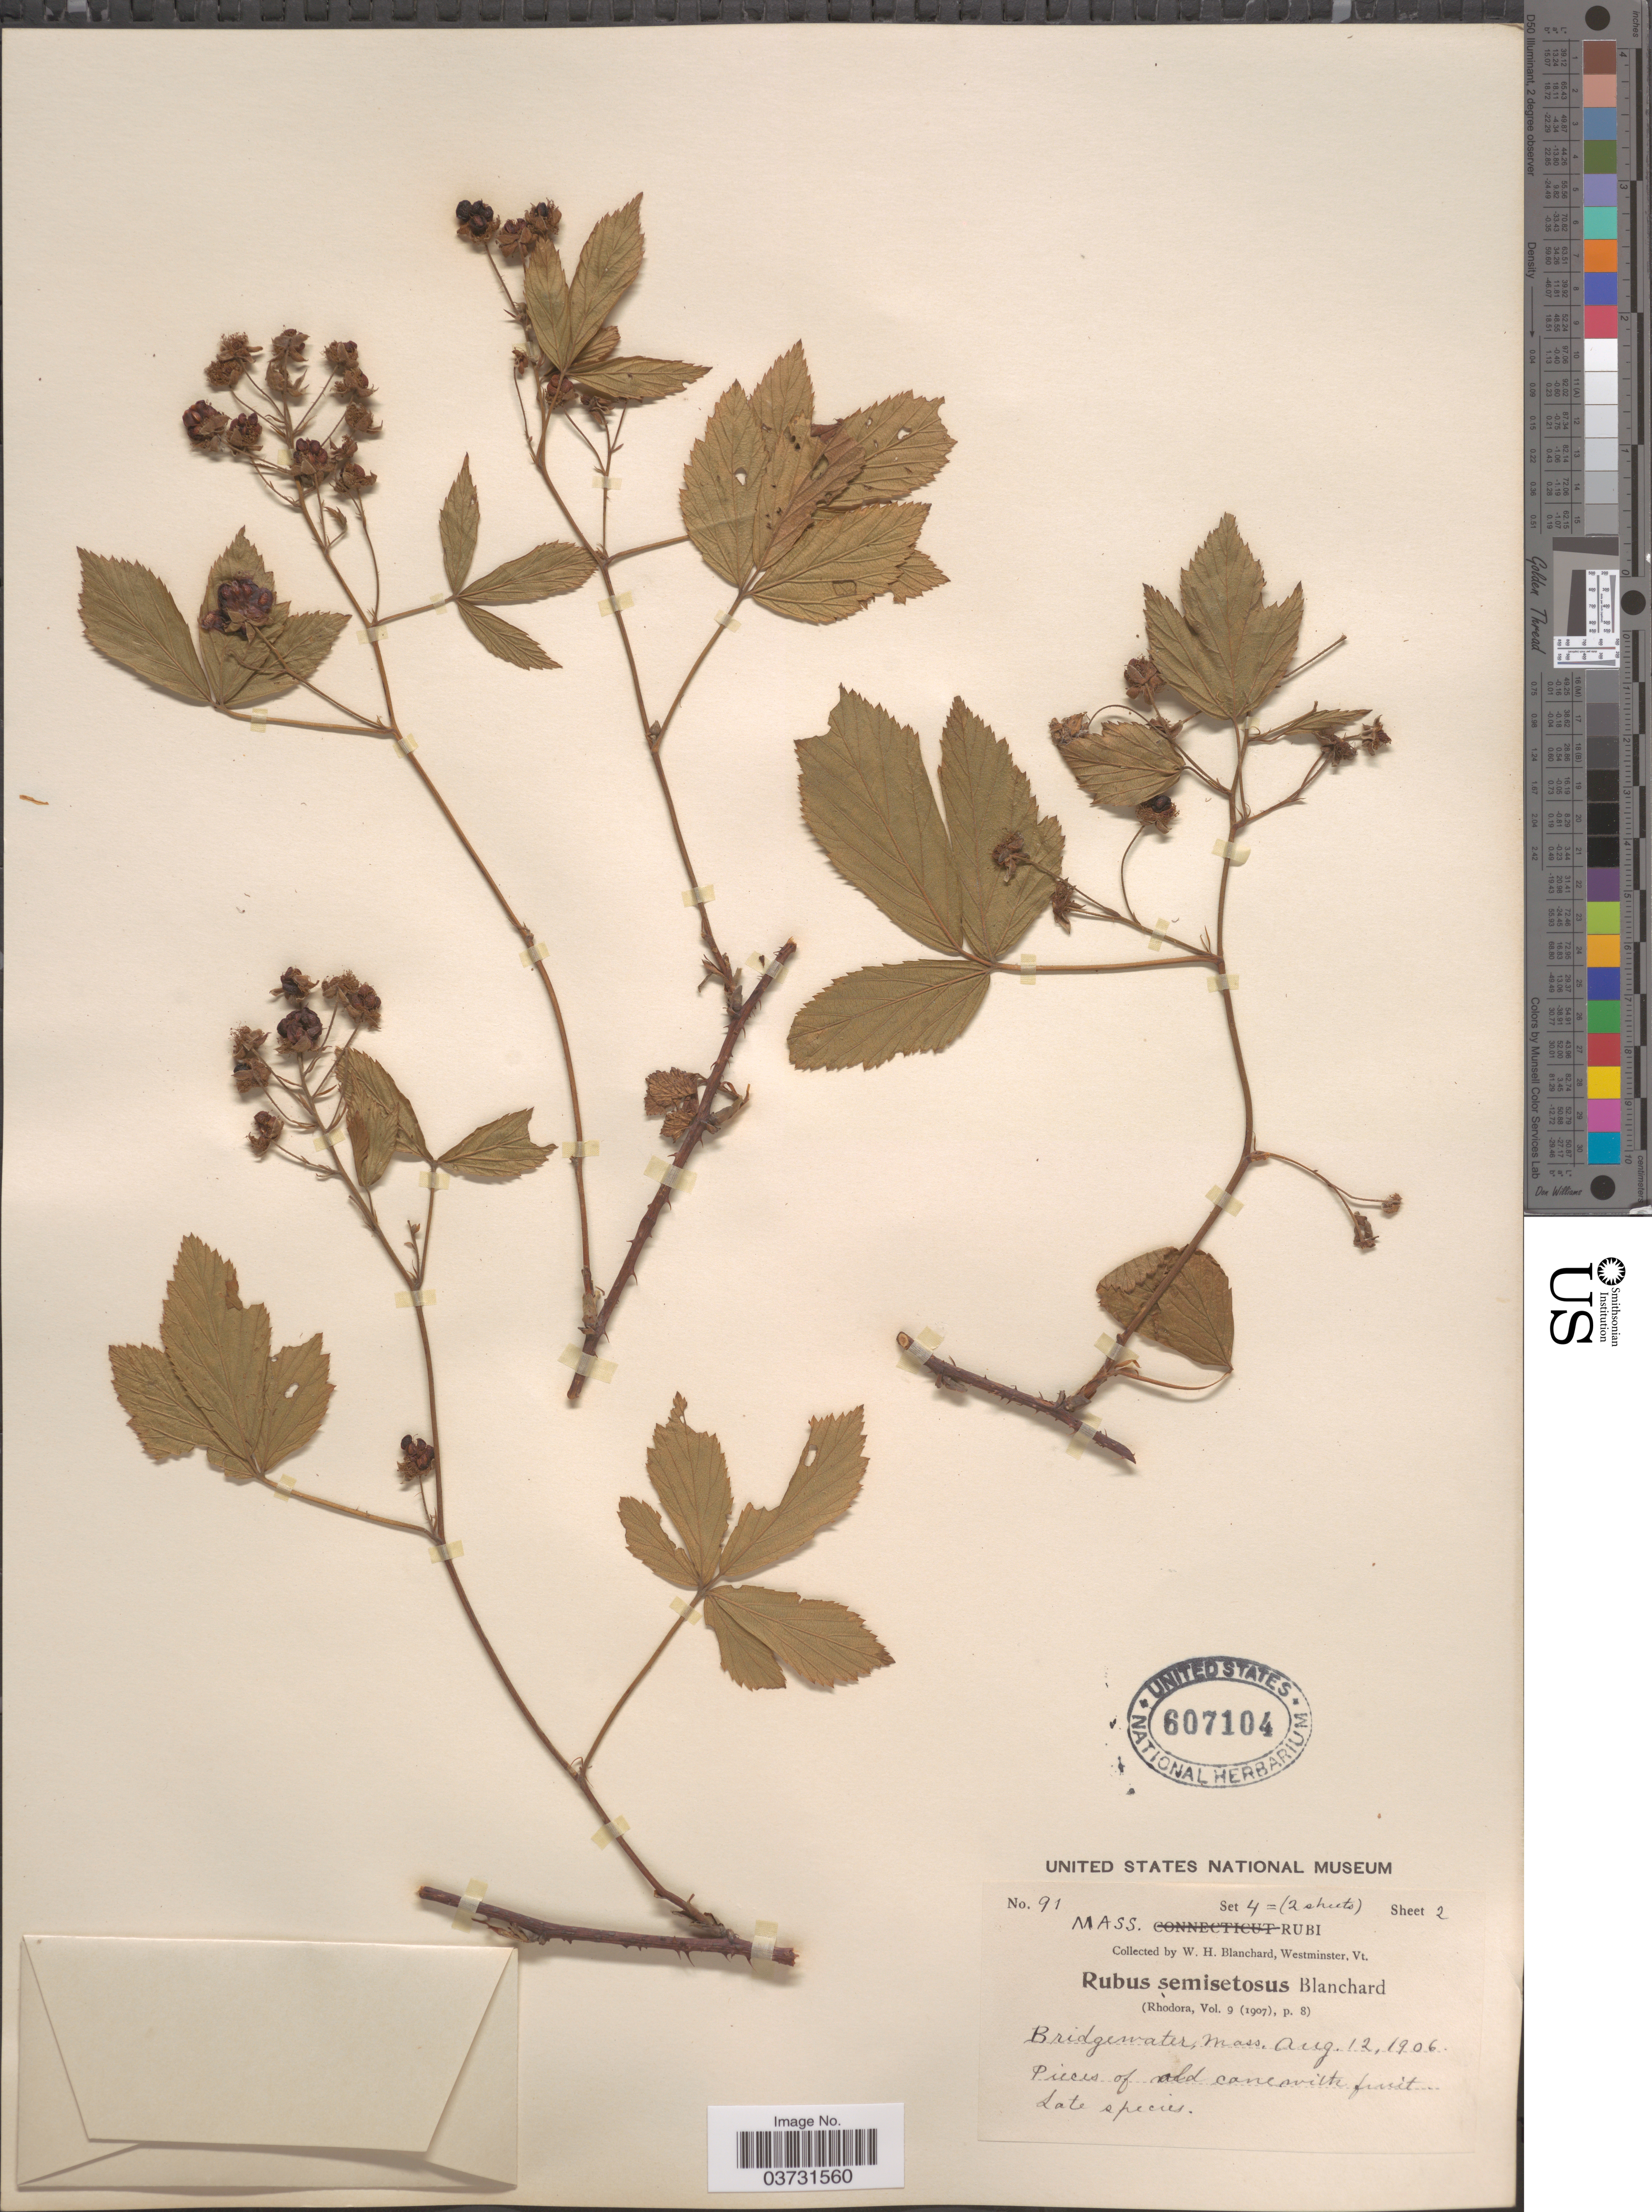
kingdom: Plantae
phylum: Tracheophyta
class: Magnoliopsida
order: Rosales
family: Rosaceae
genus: Rubus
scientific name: Rubus nigricans x R. recurvans Blanch.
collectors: W. H. Blanchard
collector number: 91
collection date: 1906-08-12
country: United States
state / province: Massachusetts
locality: Bridgewater.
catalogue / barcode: US 607104